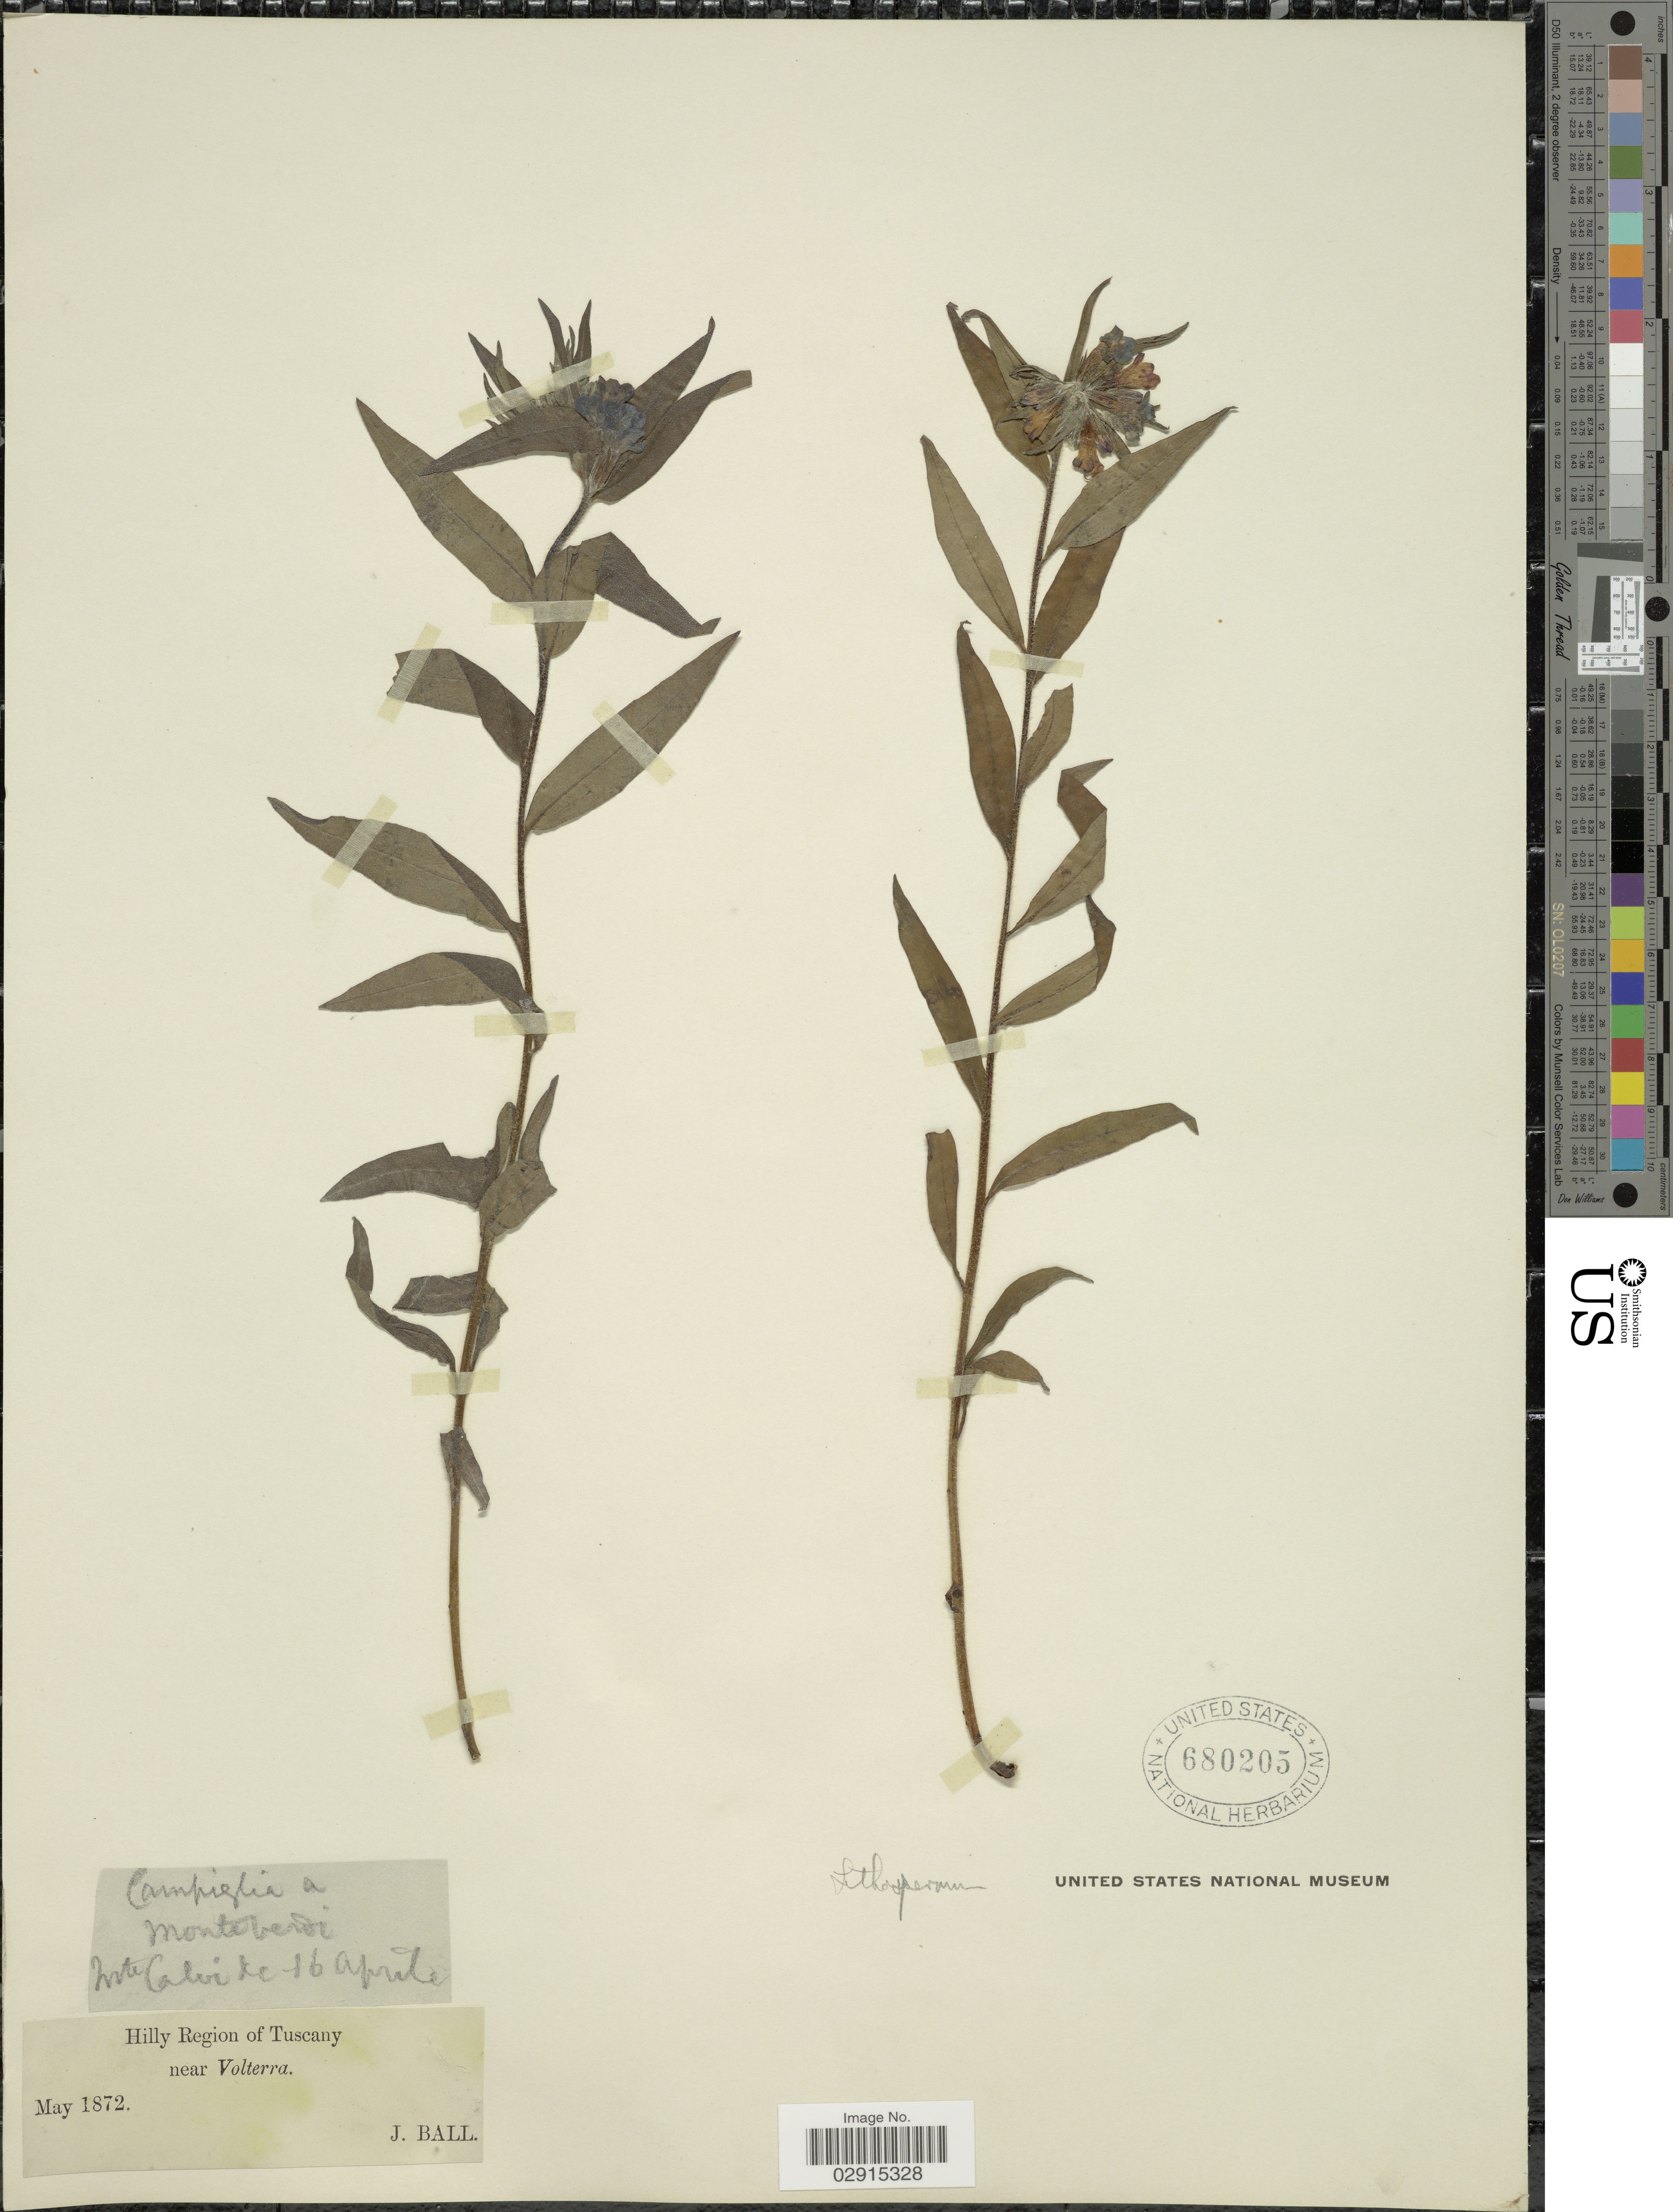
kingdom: Plantae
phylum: Tracheophyta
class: Magnoliopsida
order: Boraginales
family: Boraginaceae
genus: Lithospermum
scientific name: Lithospermum sp.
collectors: J. Ball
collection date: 1872-05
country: Italy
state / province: Tuscany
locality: Hilly Region of Tuscany near Volterra.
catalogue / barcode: US 680205